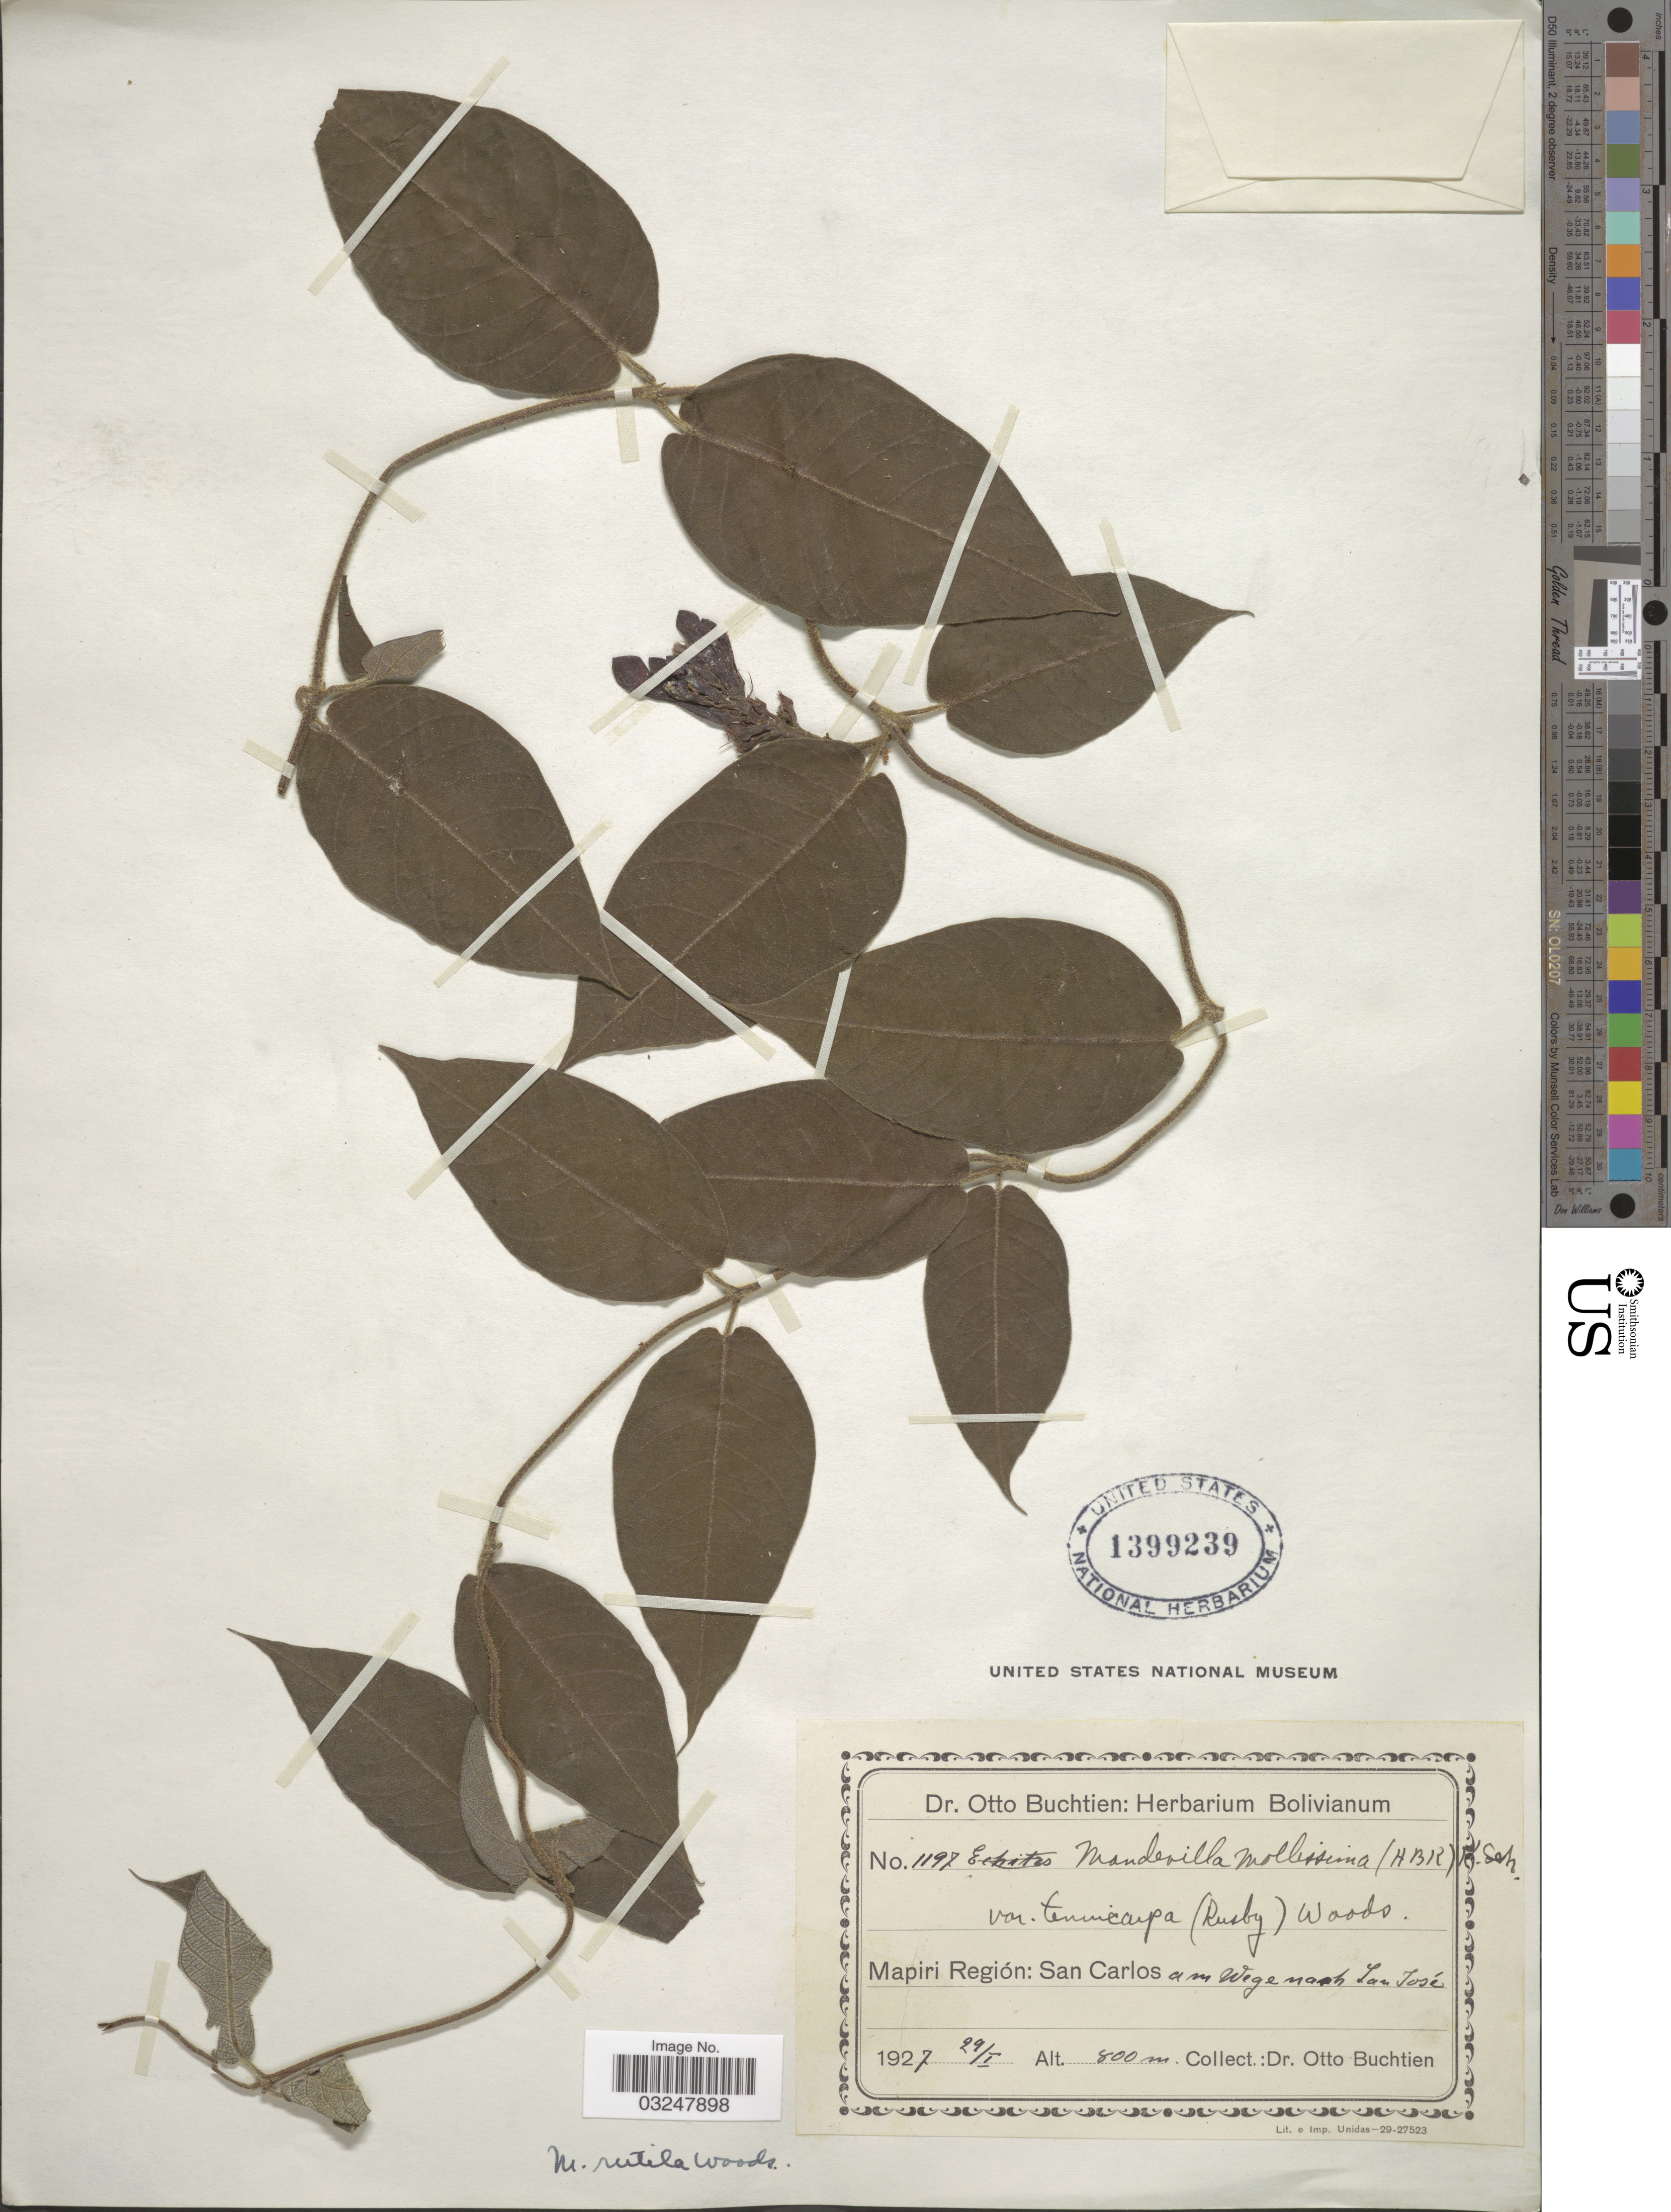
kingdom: Plantae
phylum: Tracheophyta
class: Magnoliopsida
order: Gentianales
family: Apocynaceae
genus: Mandevilla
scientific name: Mandevilla mollissima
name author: (Kunth) K. Schum.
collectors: O. Buchtien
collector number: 1197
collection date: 1927-01-29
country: Bolivia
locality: Mapiri Región: San Carlos am Wegenach San José.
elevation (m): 800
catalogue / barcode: US 1399239